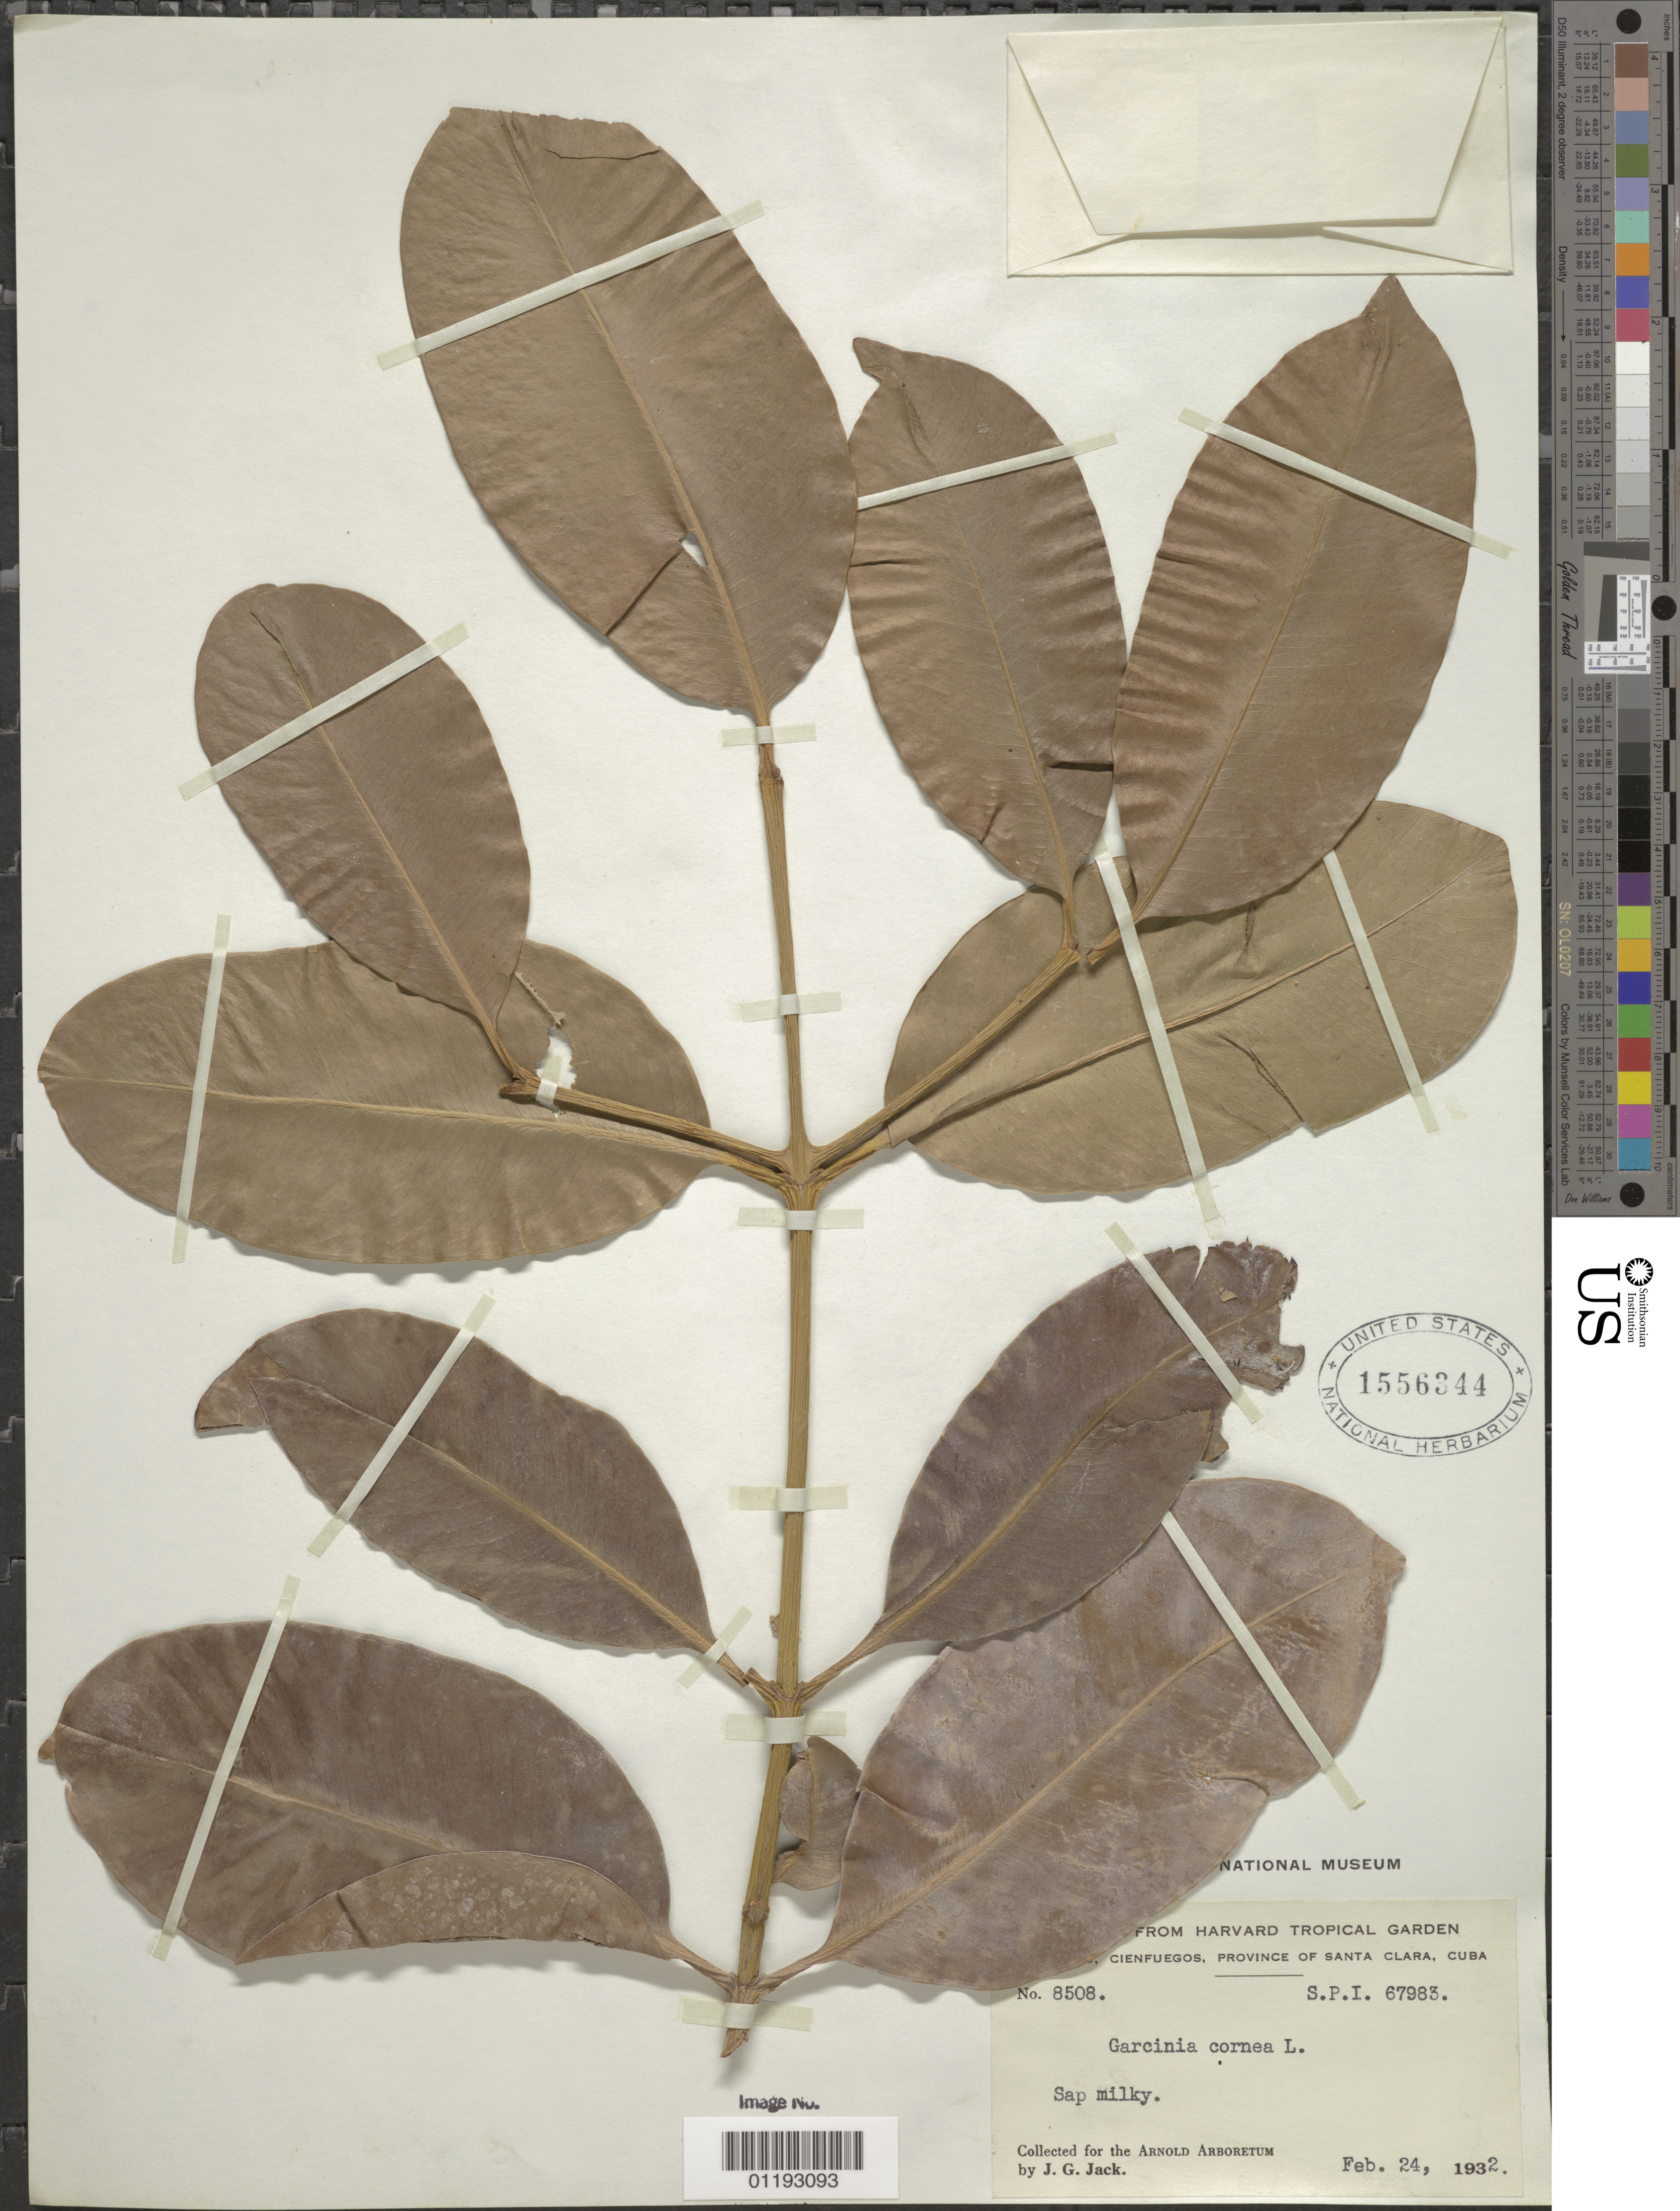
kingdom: Plantae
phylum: Tracheophyta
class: Magnoliopsida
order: Malpighiales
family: Clusiaceae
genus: Garcinia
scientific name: Garcinia cornea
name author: L.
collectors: J. G. Jack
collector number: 8508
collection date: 1923-02-24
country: Cuba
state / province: Santa Clara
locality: Soledad, Cienfuegos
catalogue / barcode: US 1556344